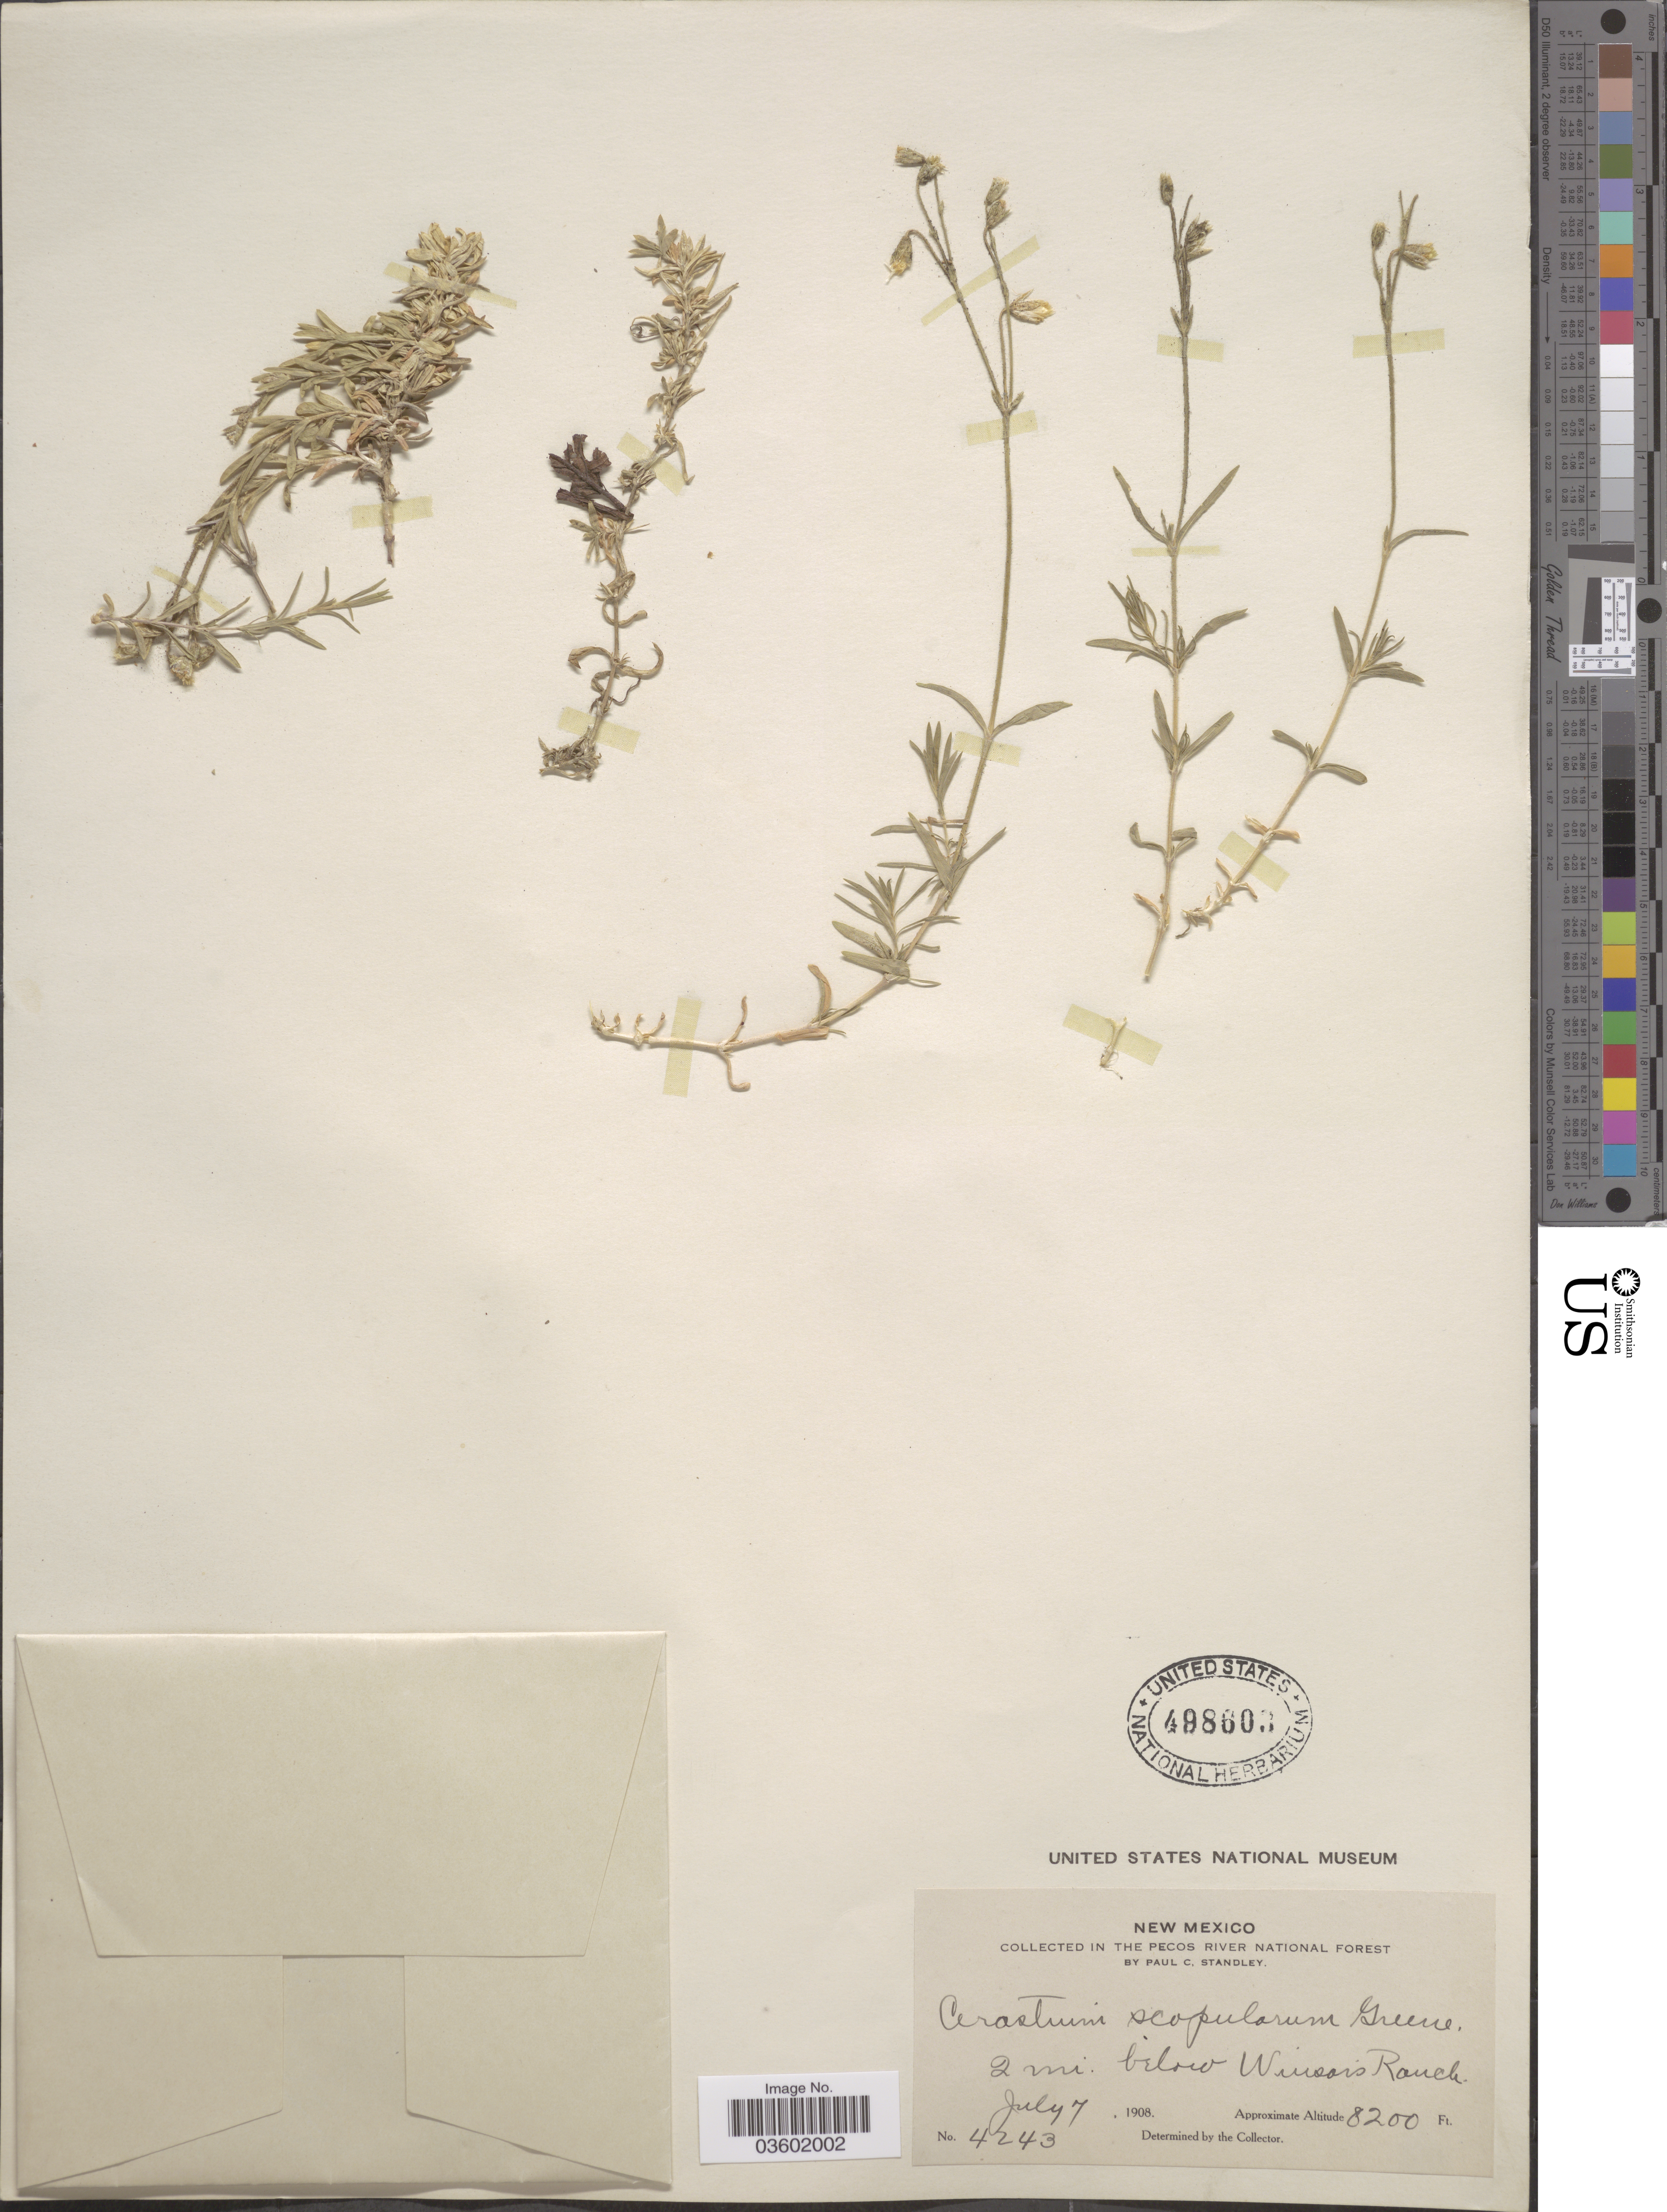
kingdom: Plantae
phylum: Tracheophyta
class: Magnoliopsida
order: Caryophyllales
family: Caryophyllaceae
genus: Cerastium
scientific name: Cerastium scopulorum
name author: Greene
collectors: P. C. Standley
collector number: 4243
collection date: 1908-07-07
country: United States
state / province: New Mexico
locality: In the Pecos River National Forest. 2 mi. below Winsor's Ranch.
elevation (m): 2499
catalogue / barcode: US 498603